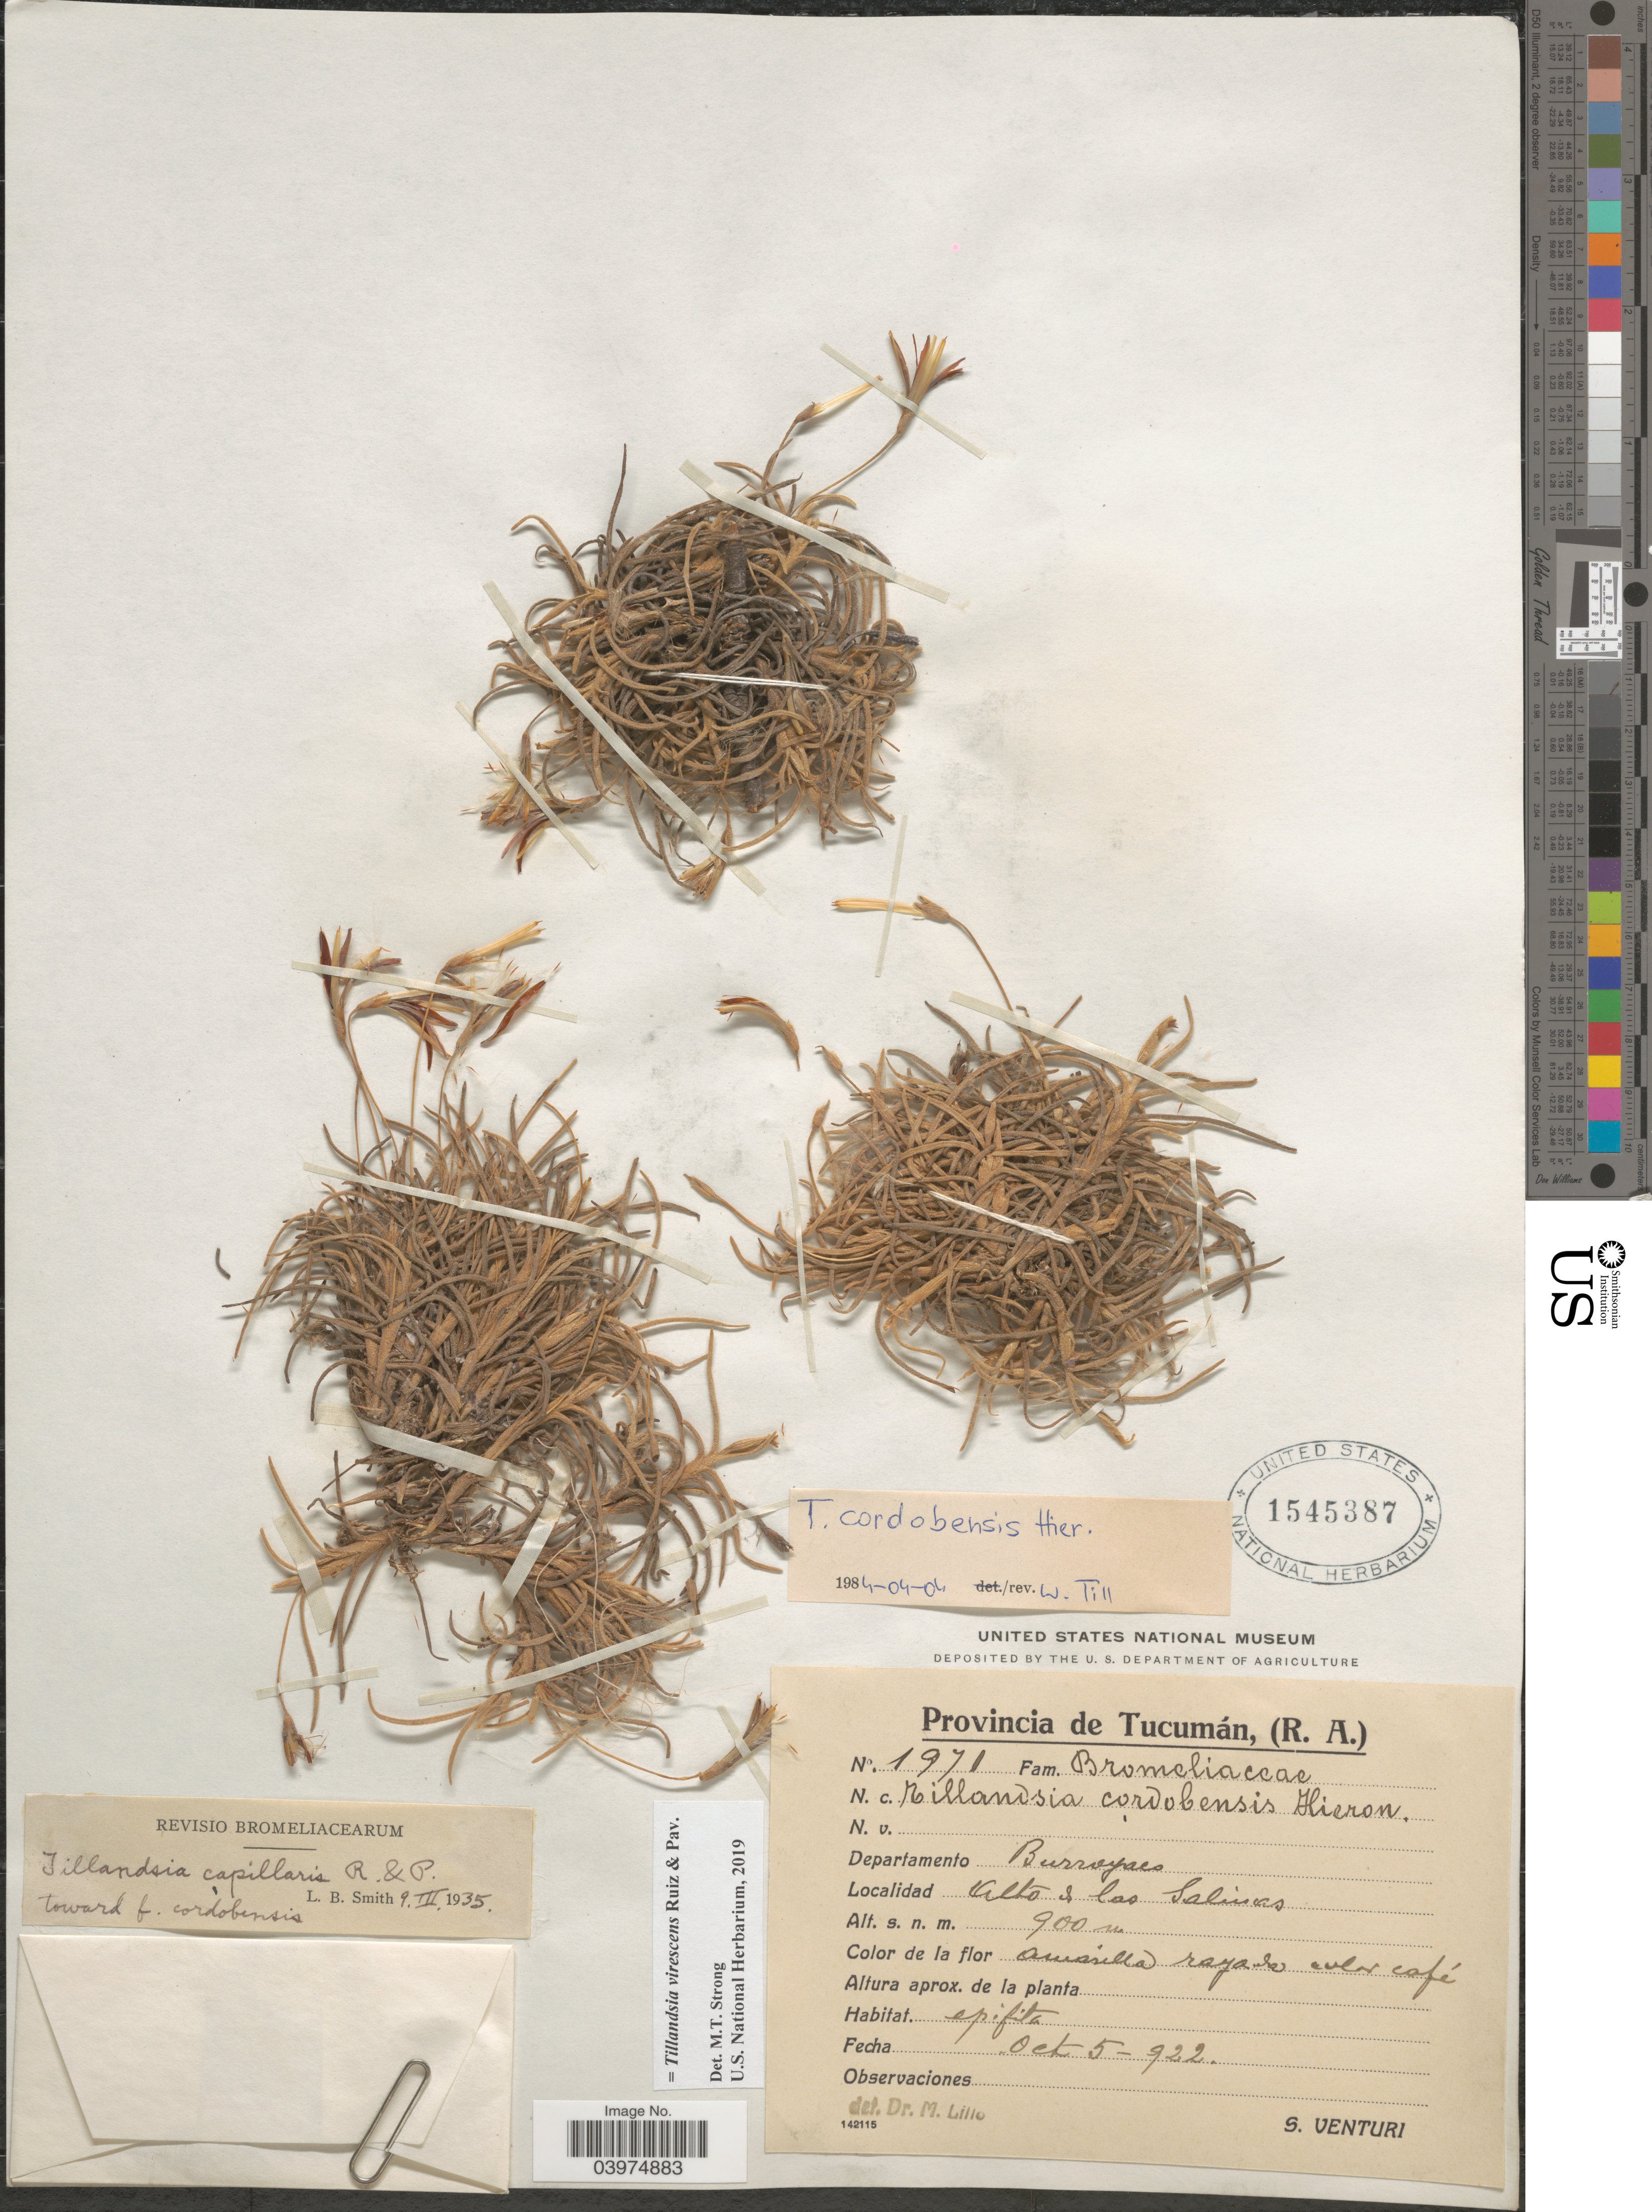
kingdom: Plantae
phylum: Tracheophyta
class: Liliopsida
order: Poales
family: Bromeliaceae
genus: Tillandsia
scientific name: Tillandsia virescens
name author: Ruiz & Pav.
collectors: S. Venturi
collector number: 1971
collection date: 1922-10-05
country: Argentina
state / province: Tucuman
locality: Departamento Burruyacu. Alto de las Salinas.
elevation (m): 900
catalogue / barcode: US 1545387